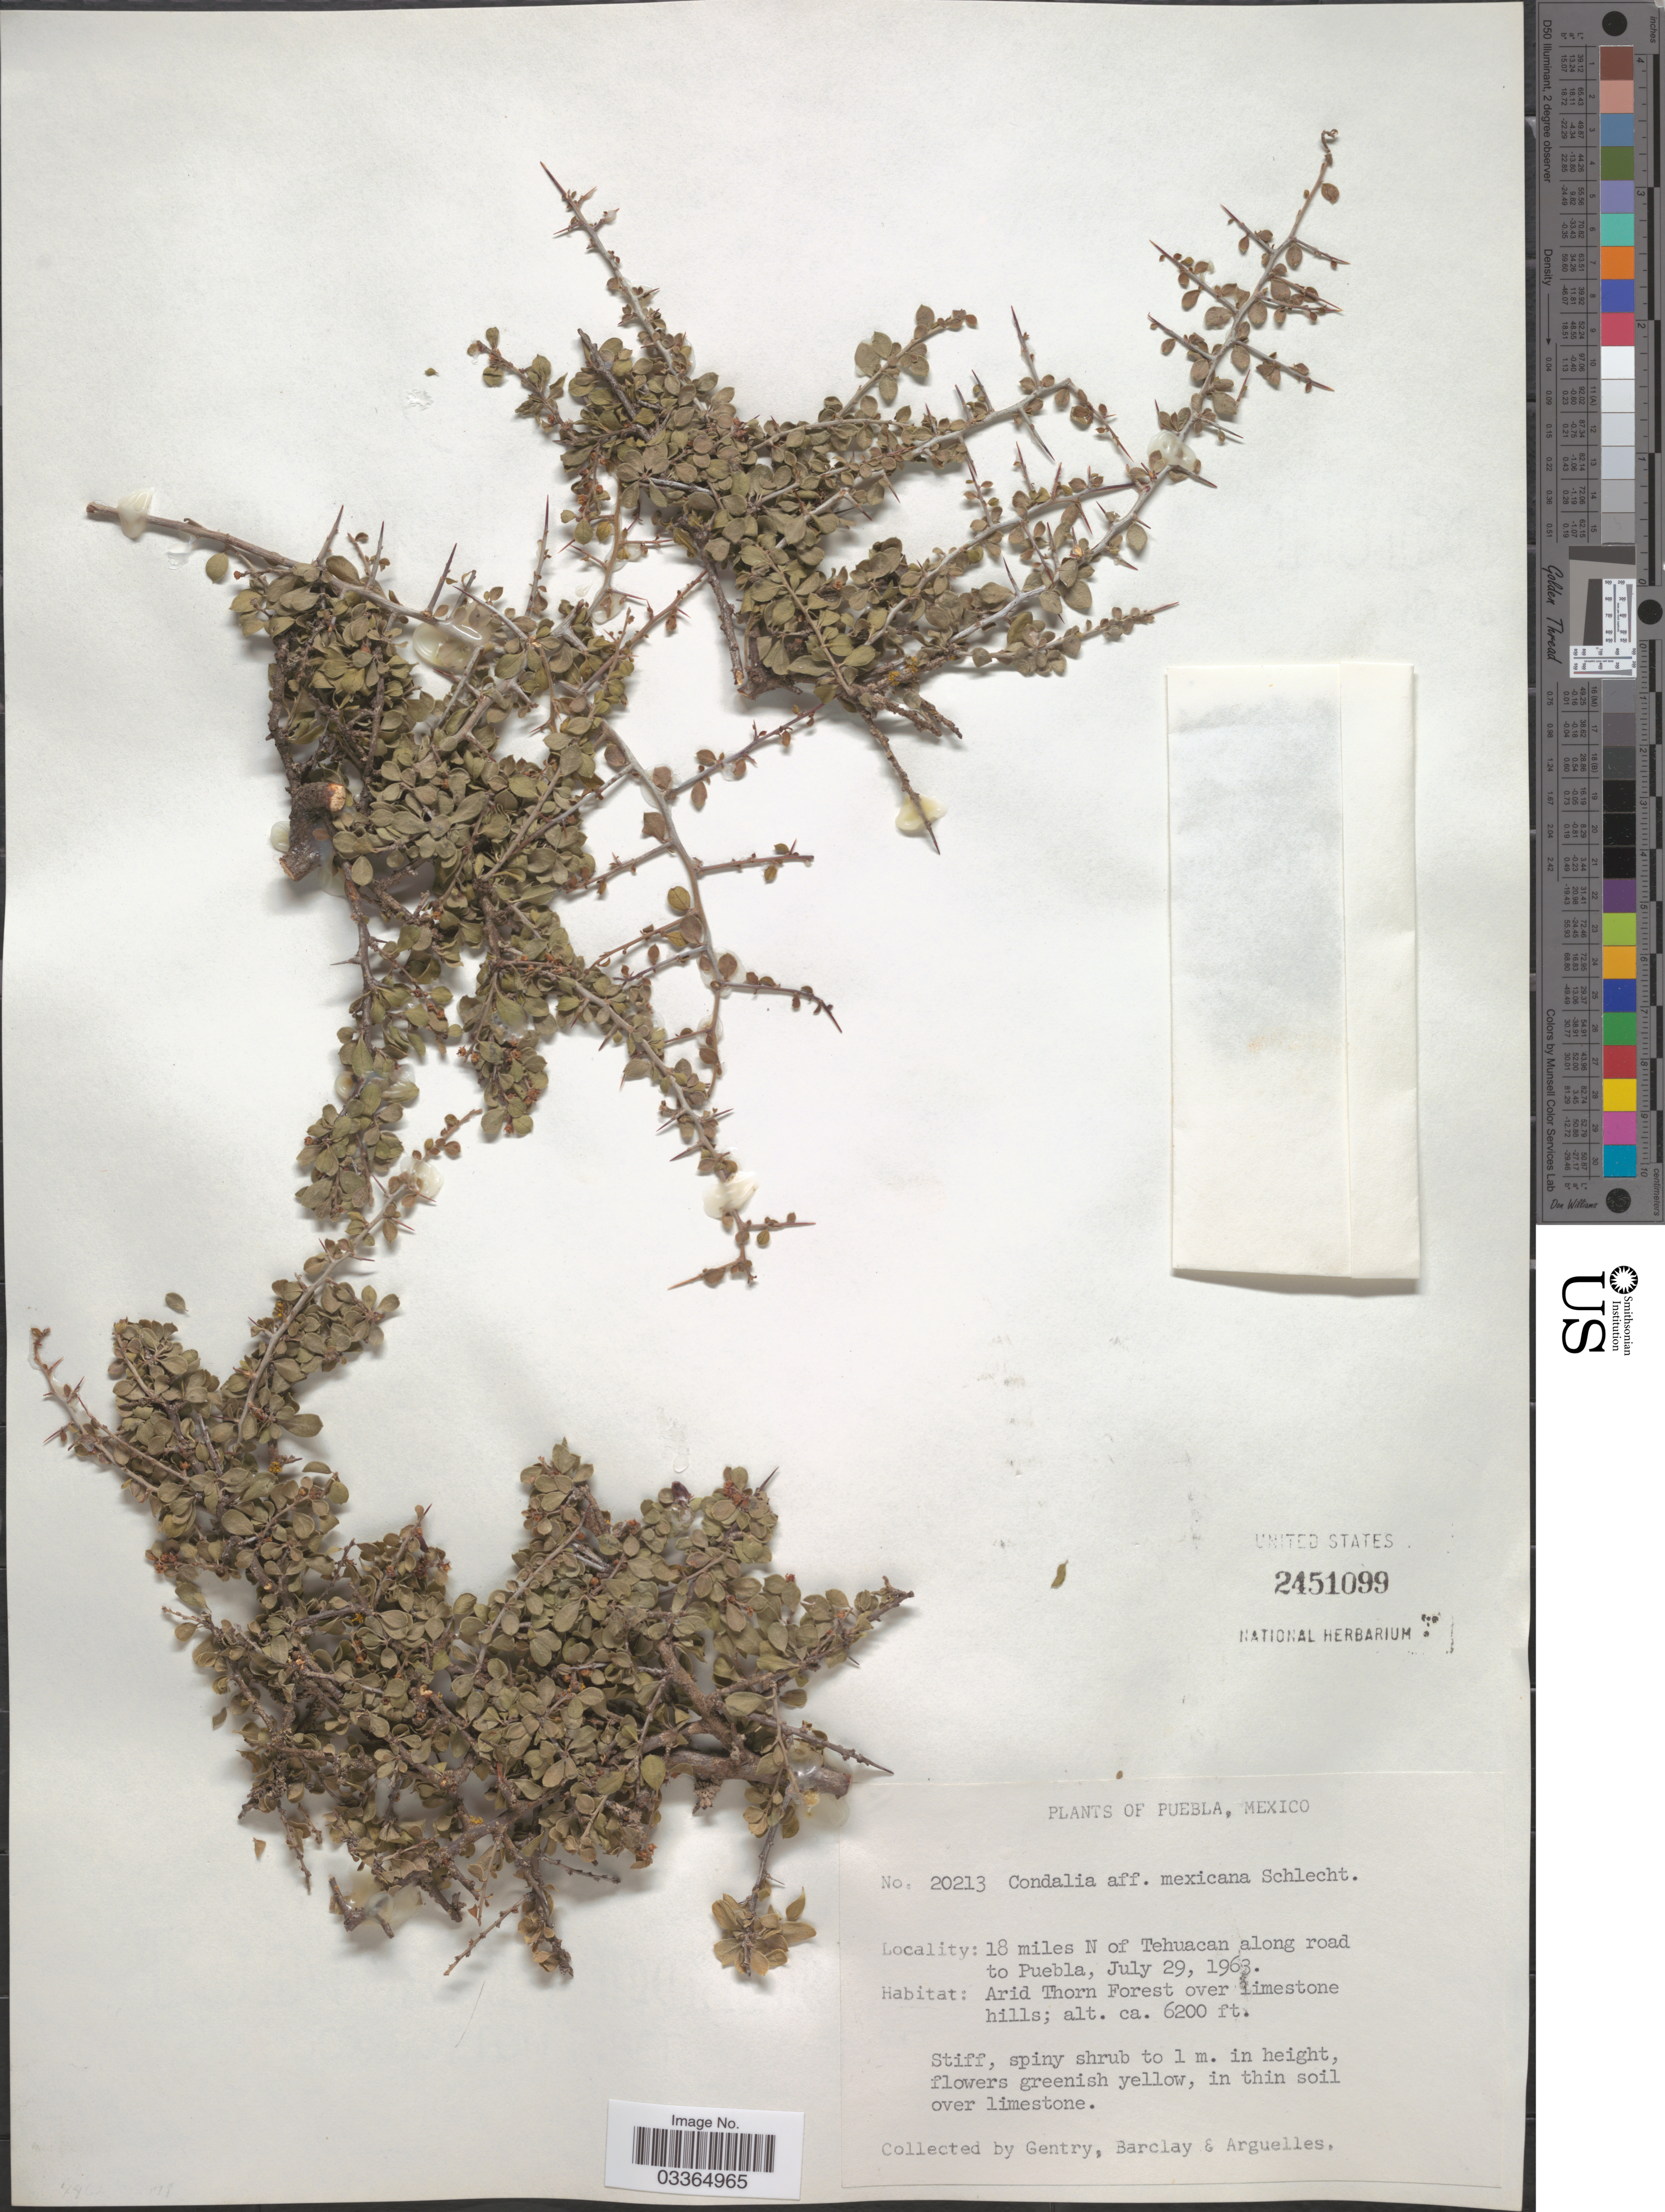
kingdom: Plantae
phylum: Tracheophyta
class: Magnoliopsida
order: Rosales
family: Rhamnaceae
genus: Condalia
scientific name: Condalia mexicana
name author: Schltdl.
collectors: Gentry, --, -- Barclay & Arguelles, --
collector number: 20213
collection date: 1963-07-29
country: Mexico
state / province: Puebla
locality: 18 miles N of Tehuacan along road to Puebla.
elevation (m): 1890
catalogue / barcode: US 2451099